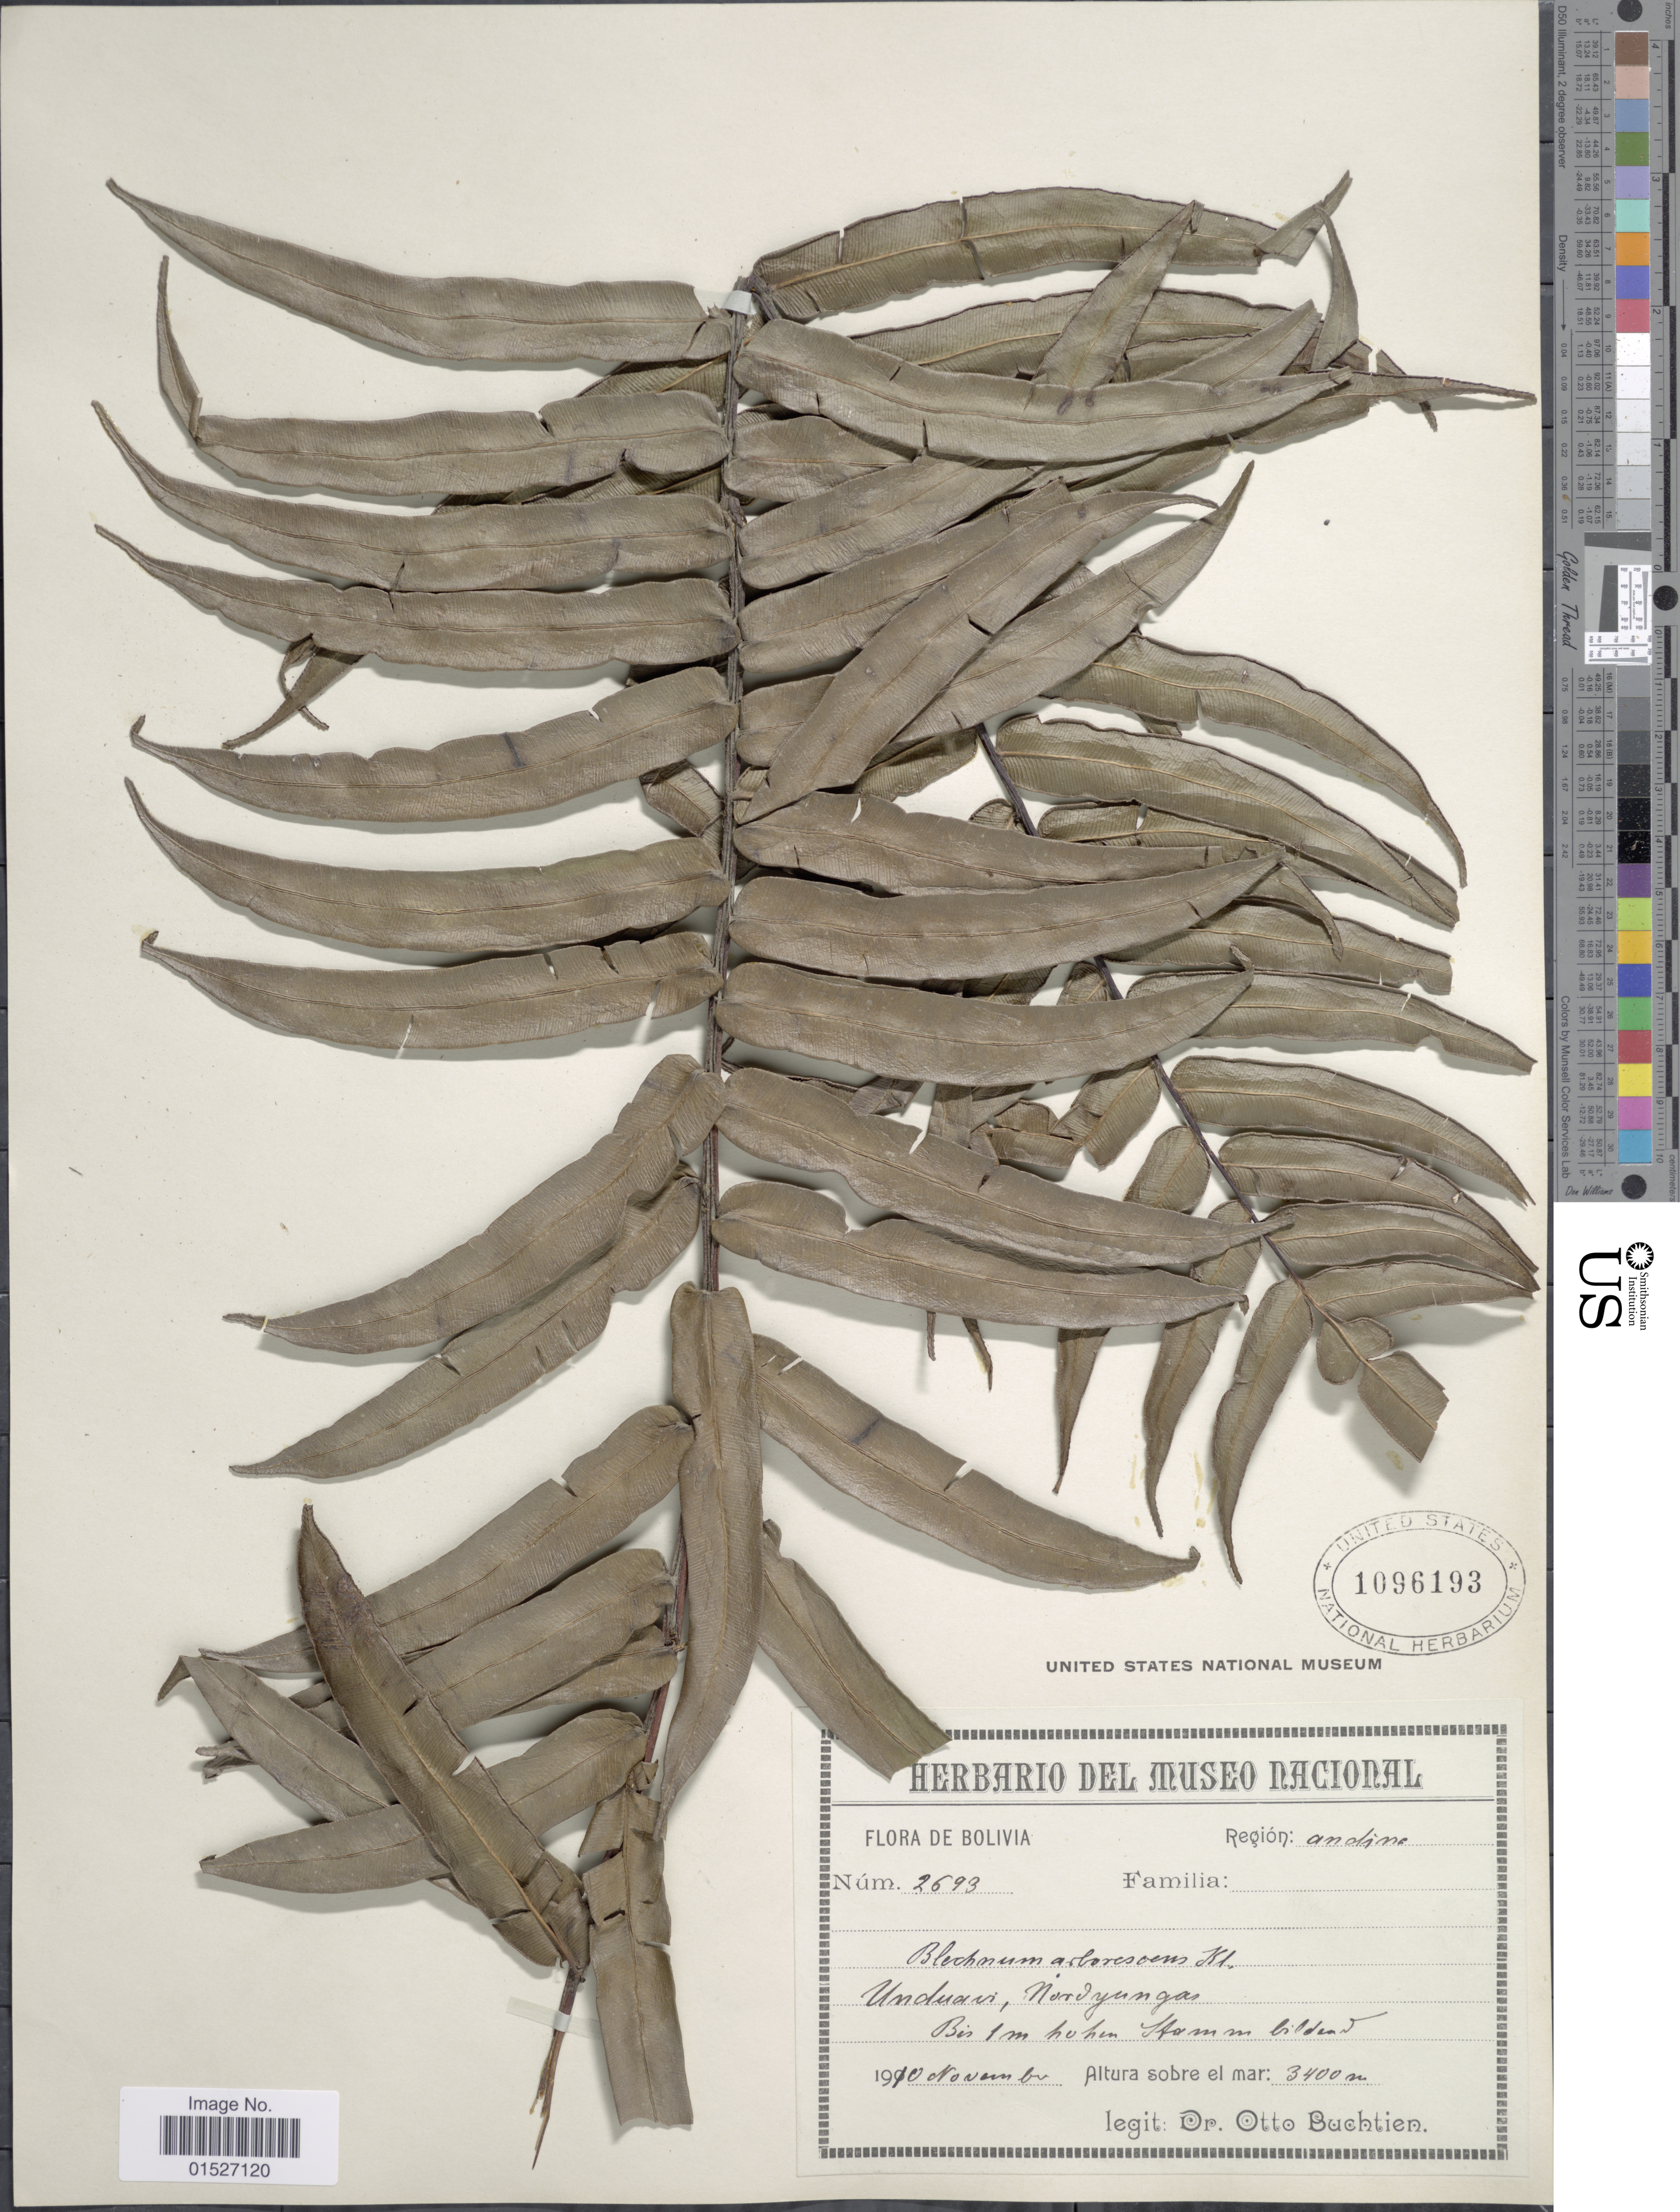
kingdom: Plantae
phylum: Tracheophyta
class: Polypodiopsida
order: Polypodiales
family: Blechnaceae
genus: Blechnum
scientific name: Blechnum sp.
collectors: O. Buchtien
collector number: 2693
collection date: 1910-11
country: Bolivia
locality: Unduari, Nordyungas.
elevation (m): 3400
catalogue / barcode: US 1096193